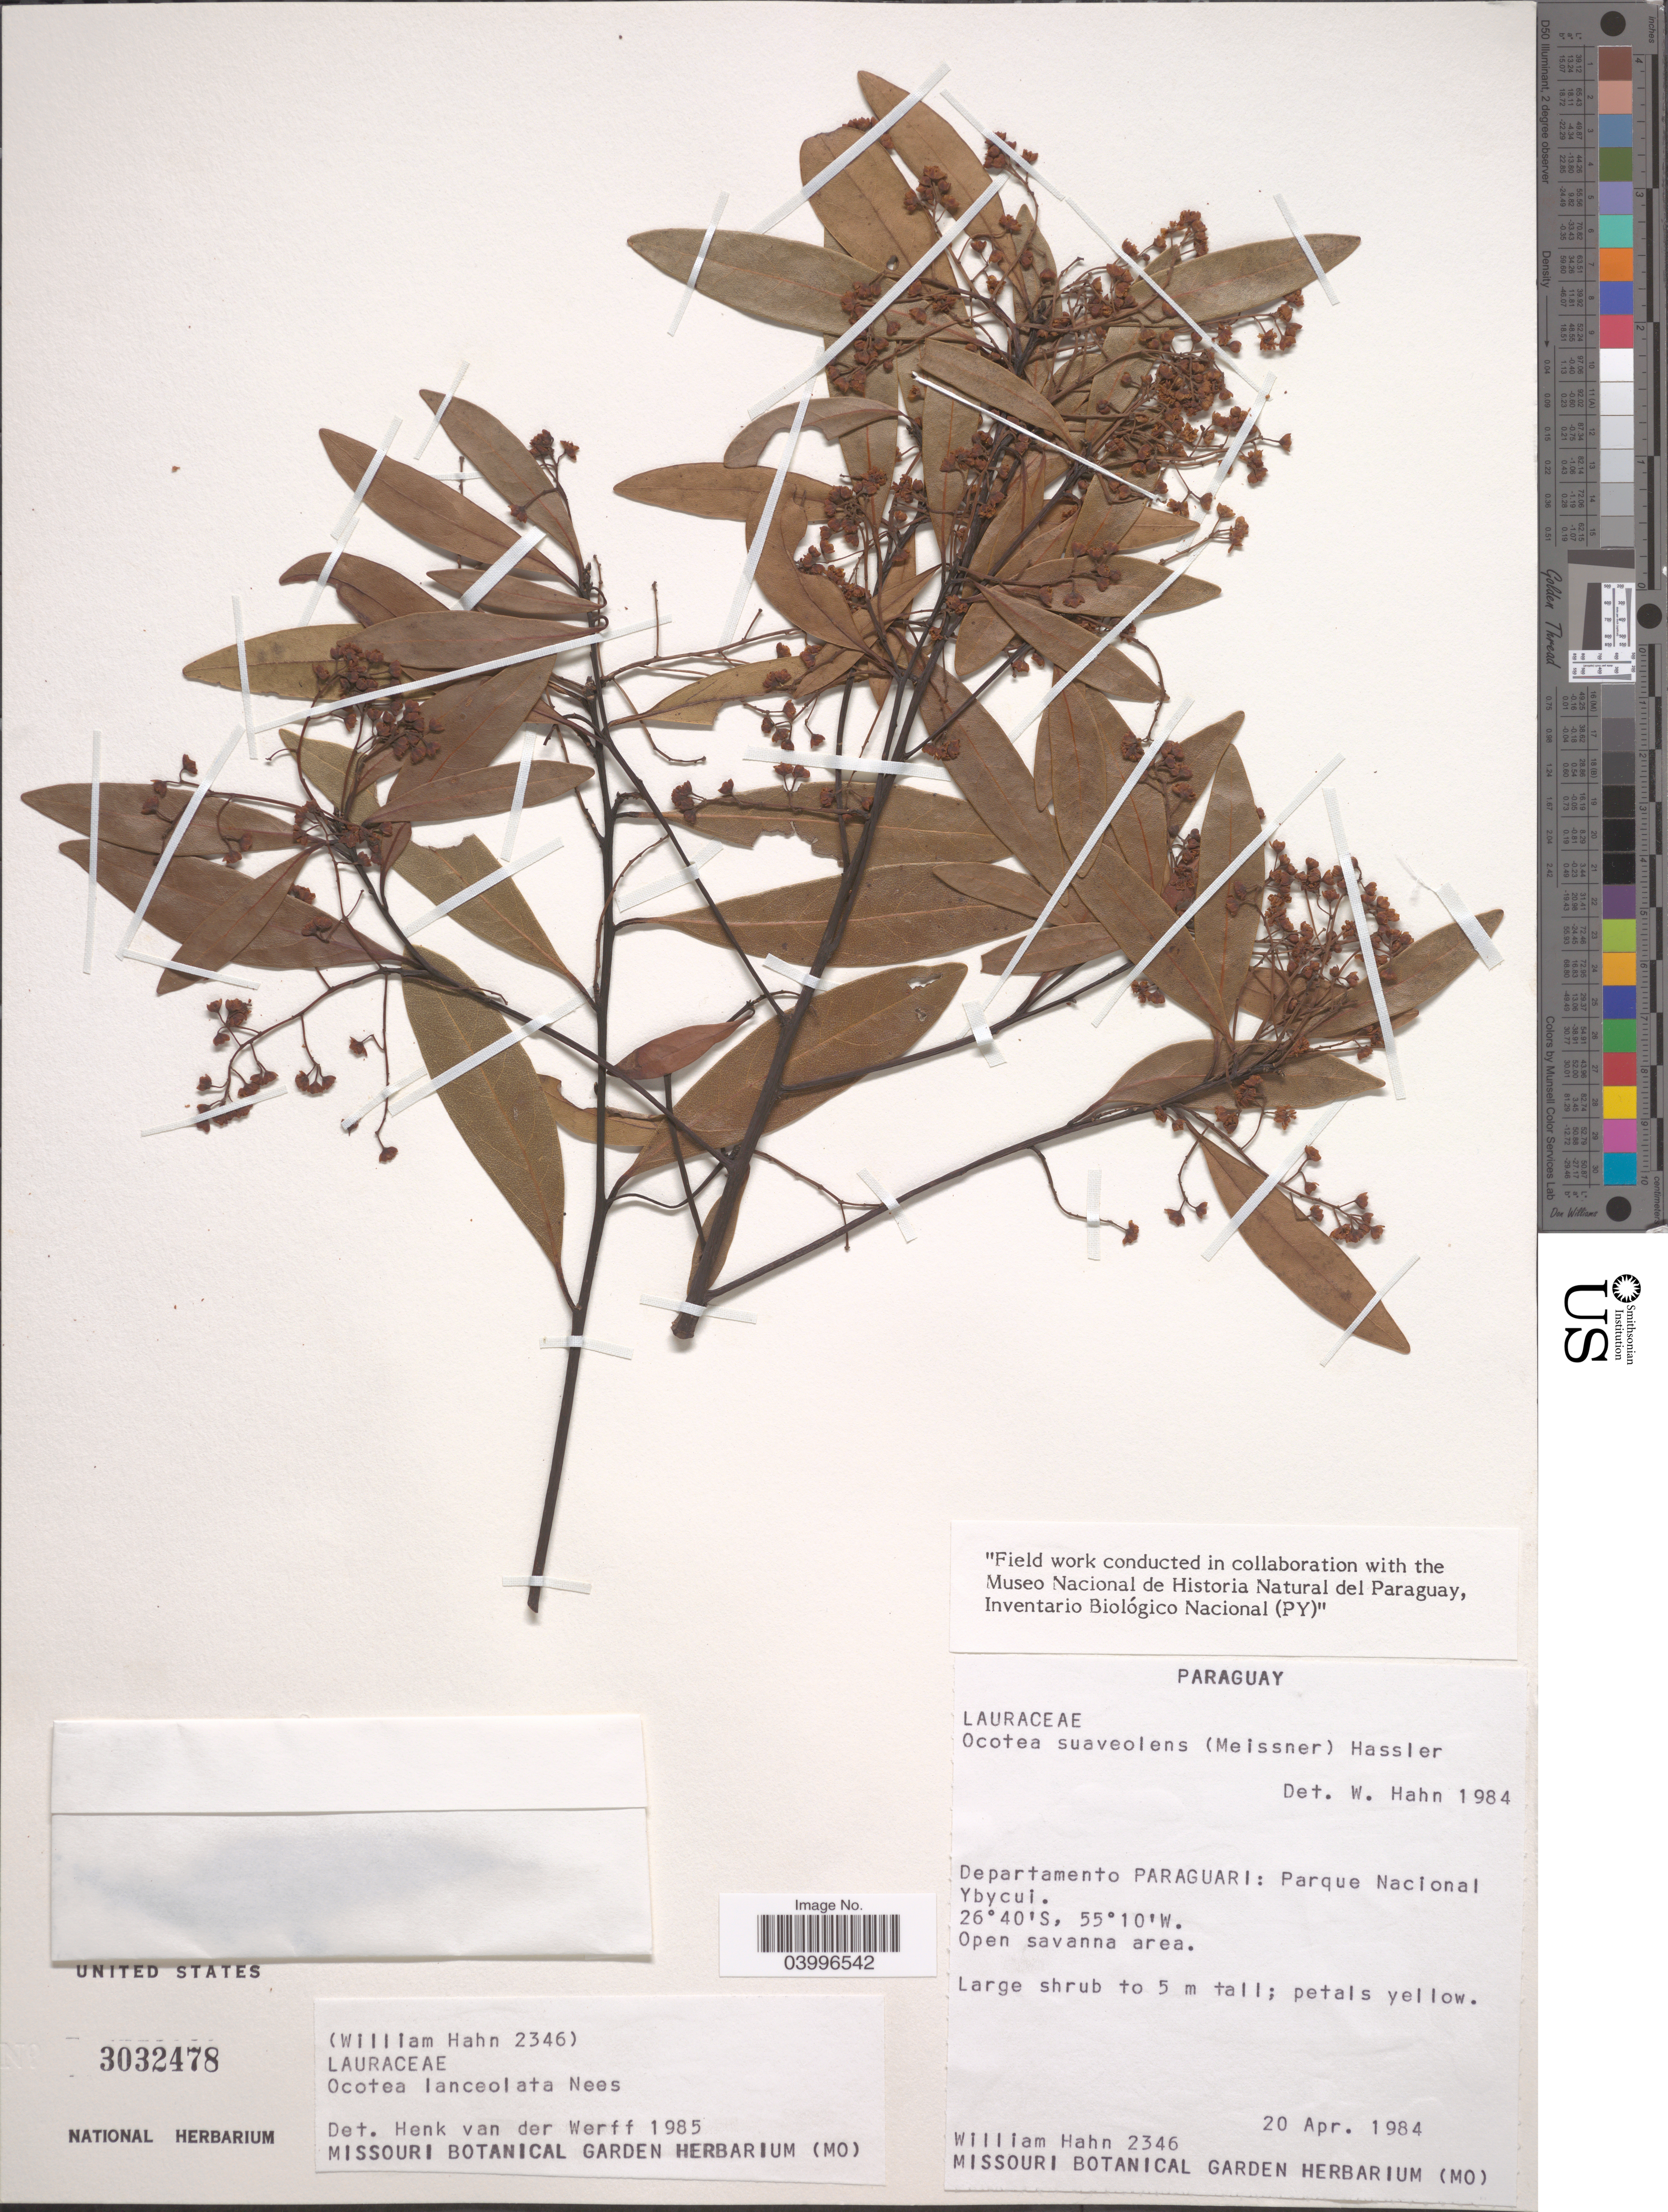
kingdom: Plantae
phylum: Tracheophyta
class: Magnoliopsida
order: Laurales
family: Lauraceae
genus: Ocotea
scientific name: Ocotea lanceolata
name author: Nees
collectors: W. J. Hahn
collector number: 2346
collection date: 1984-04-20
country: Paraguay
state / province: Paraguari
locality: Departamento Paraguari: Parque Nacional Ybycui.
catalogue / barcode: US 3032478